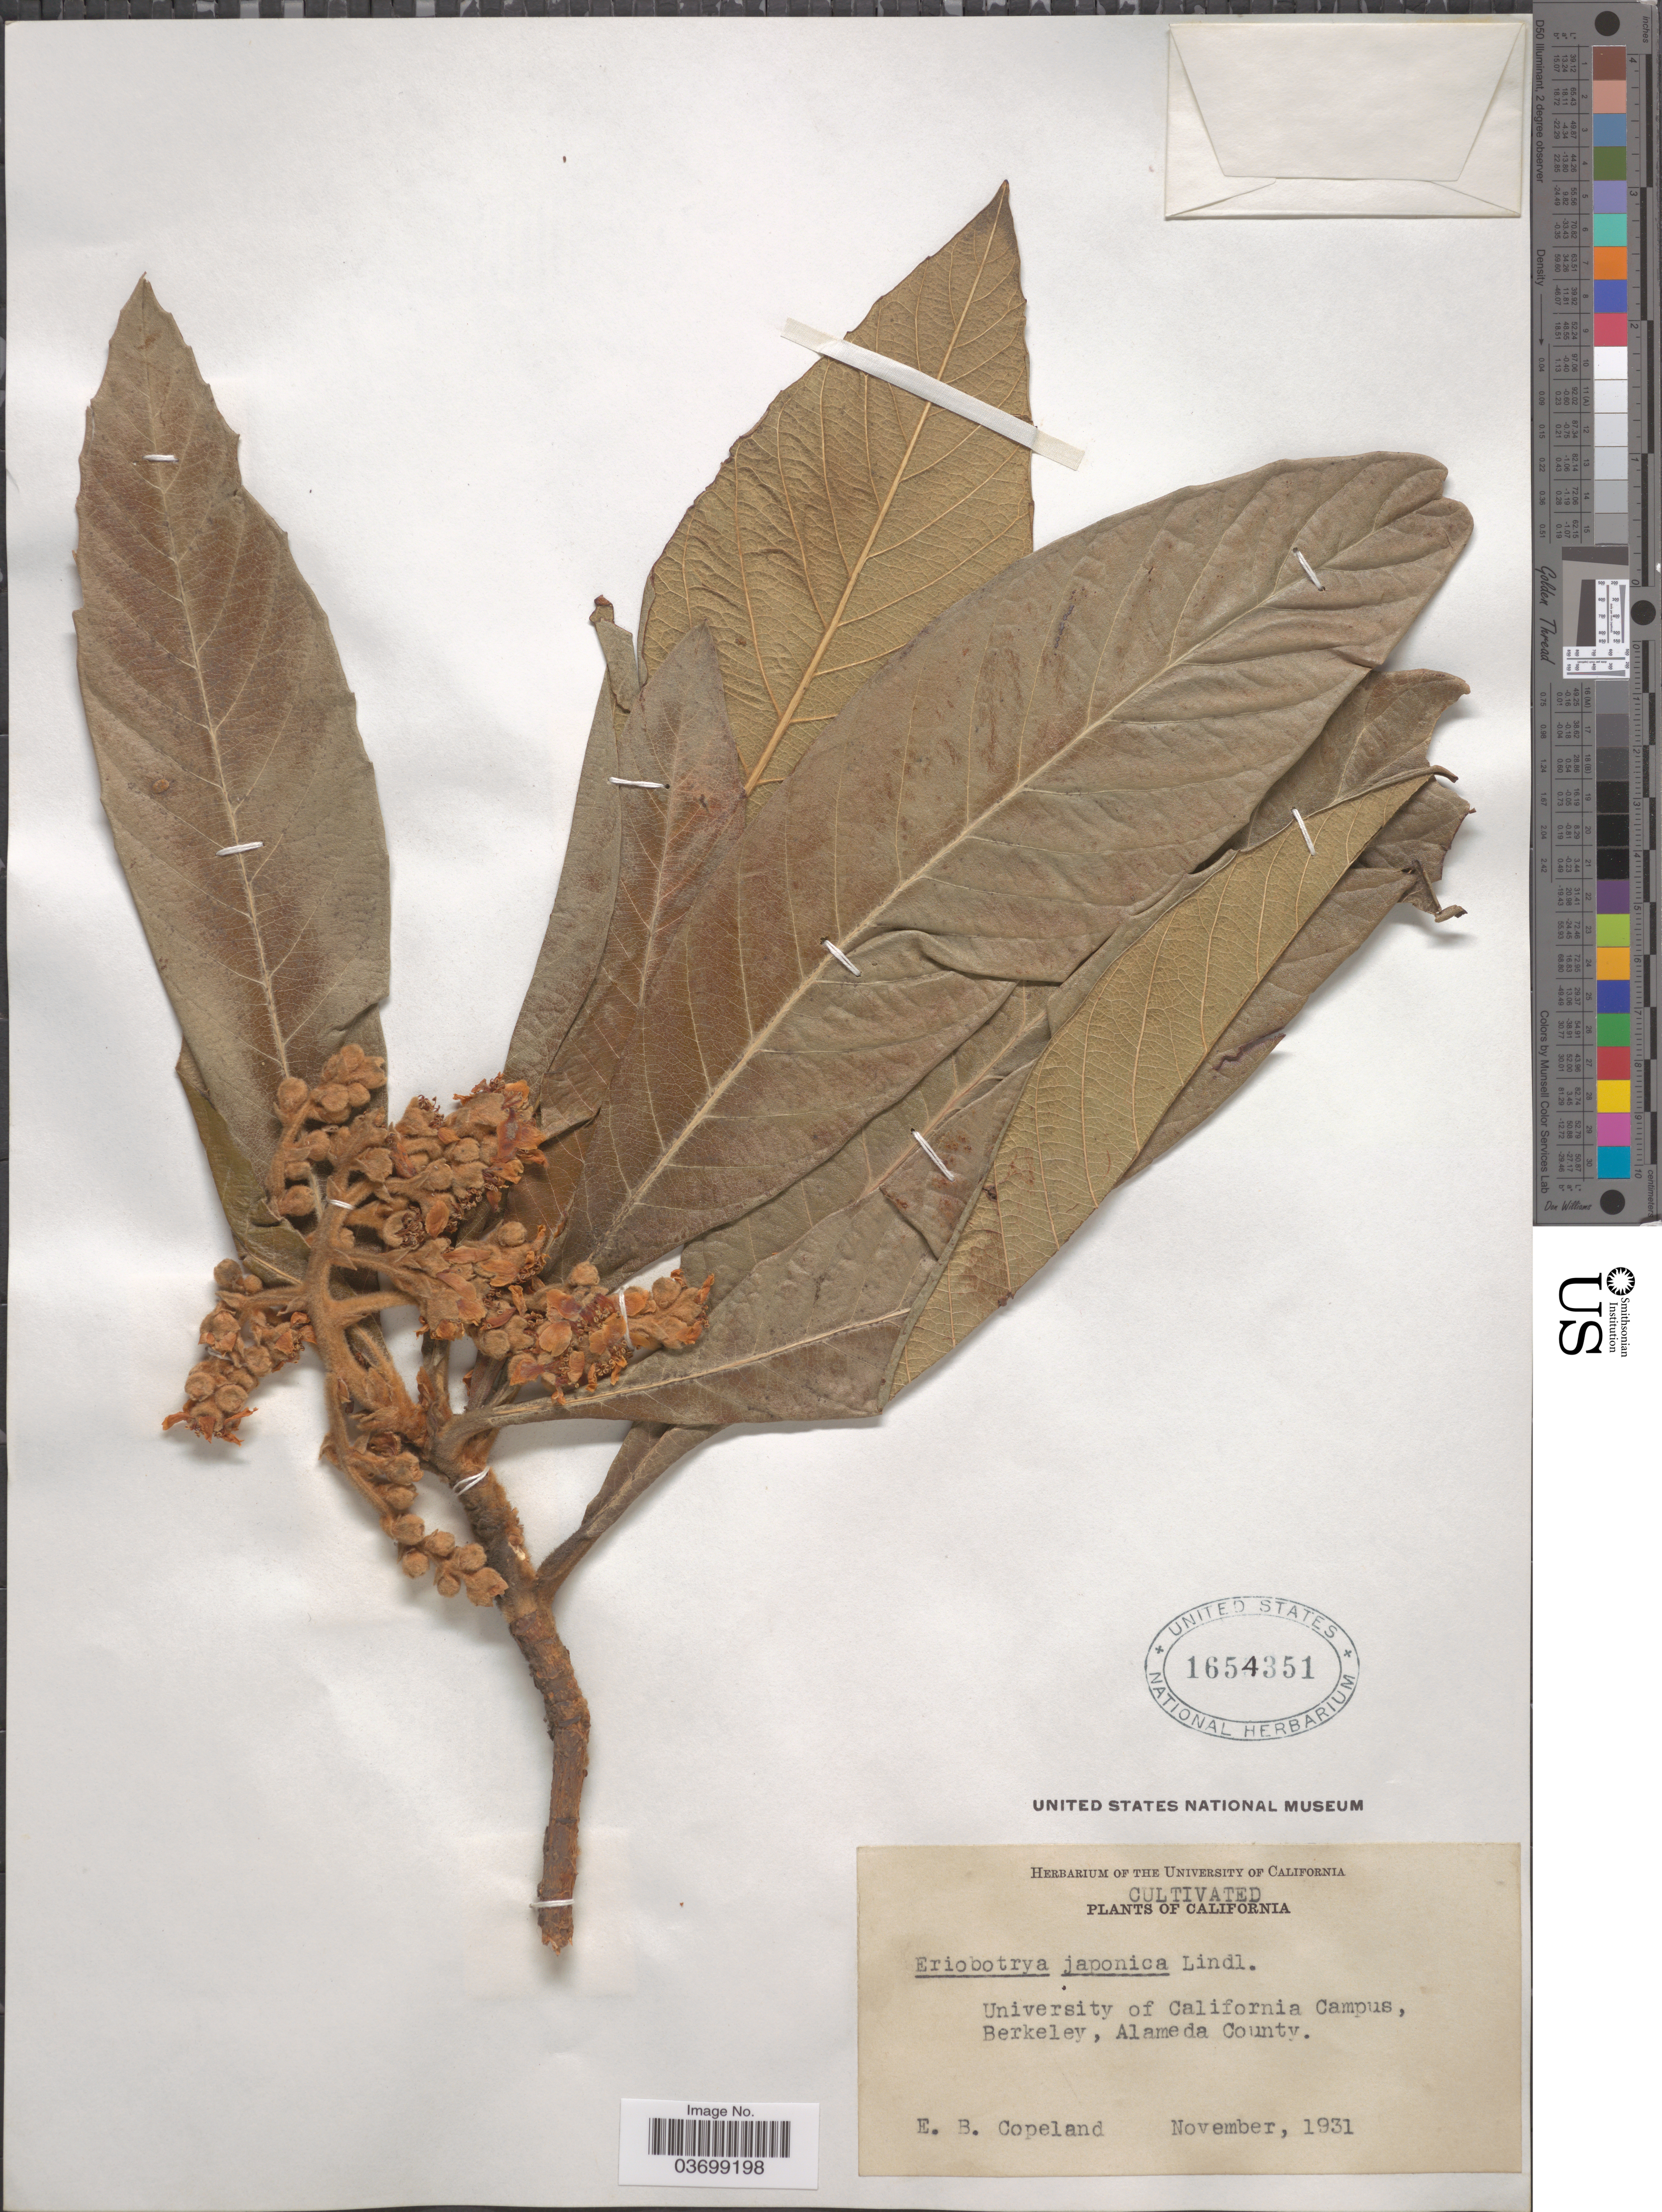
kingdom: Plantae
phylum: Tracheophyta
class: Magnoliopsida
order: Rosales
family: Rosaceae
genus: Rhaphiolepis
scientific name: Rhaphiolepis bibas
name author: (Lour.) Galasso & Banfi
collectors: E. B. Copeland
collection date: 1931-11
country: United States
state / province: California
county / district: Alameda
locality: University of California Campus, Berkeley, Alameda County.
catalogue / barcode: US 1654351